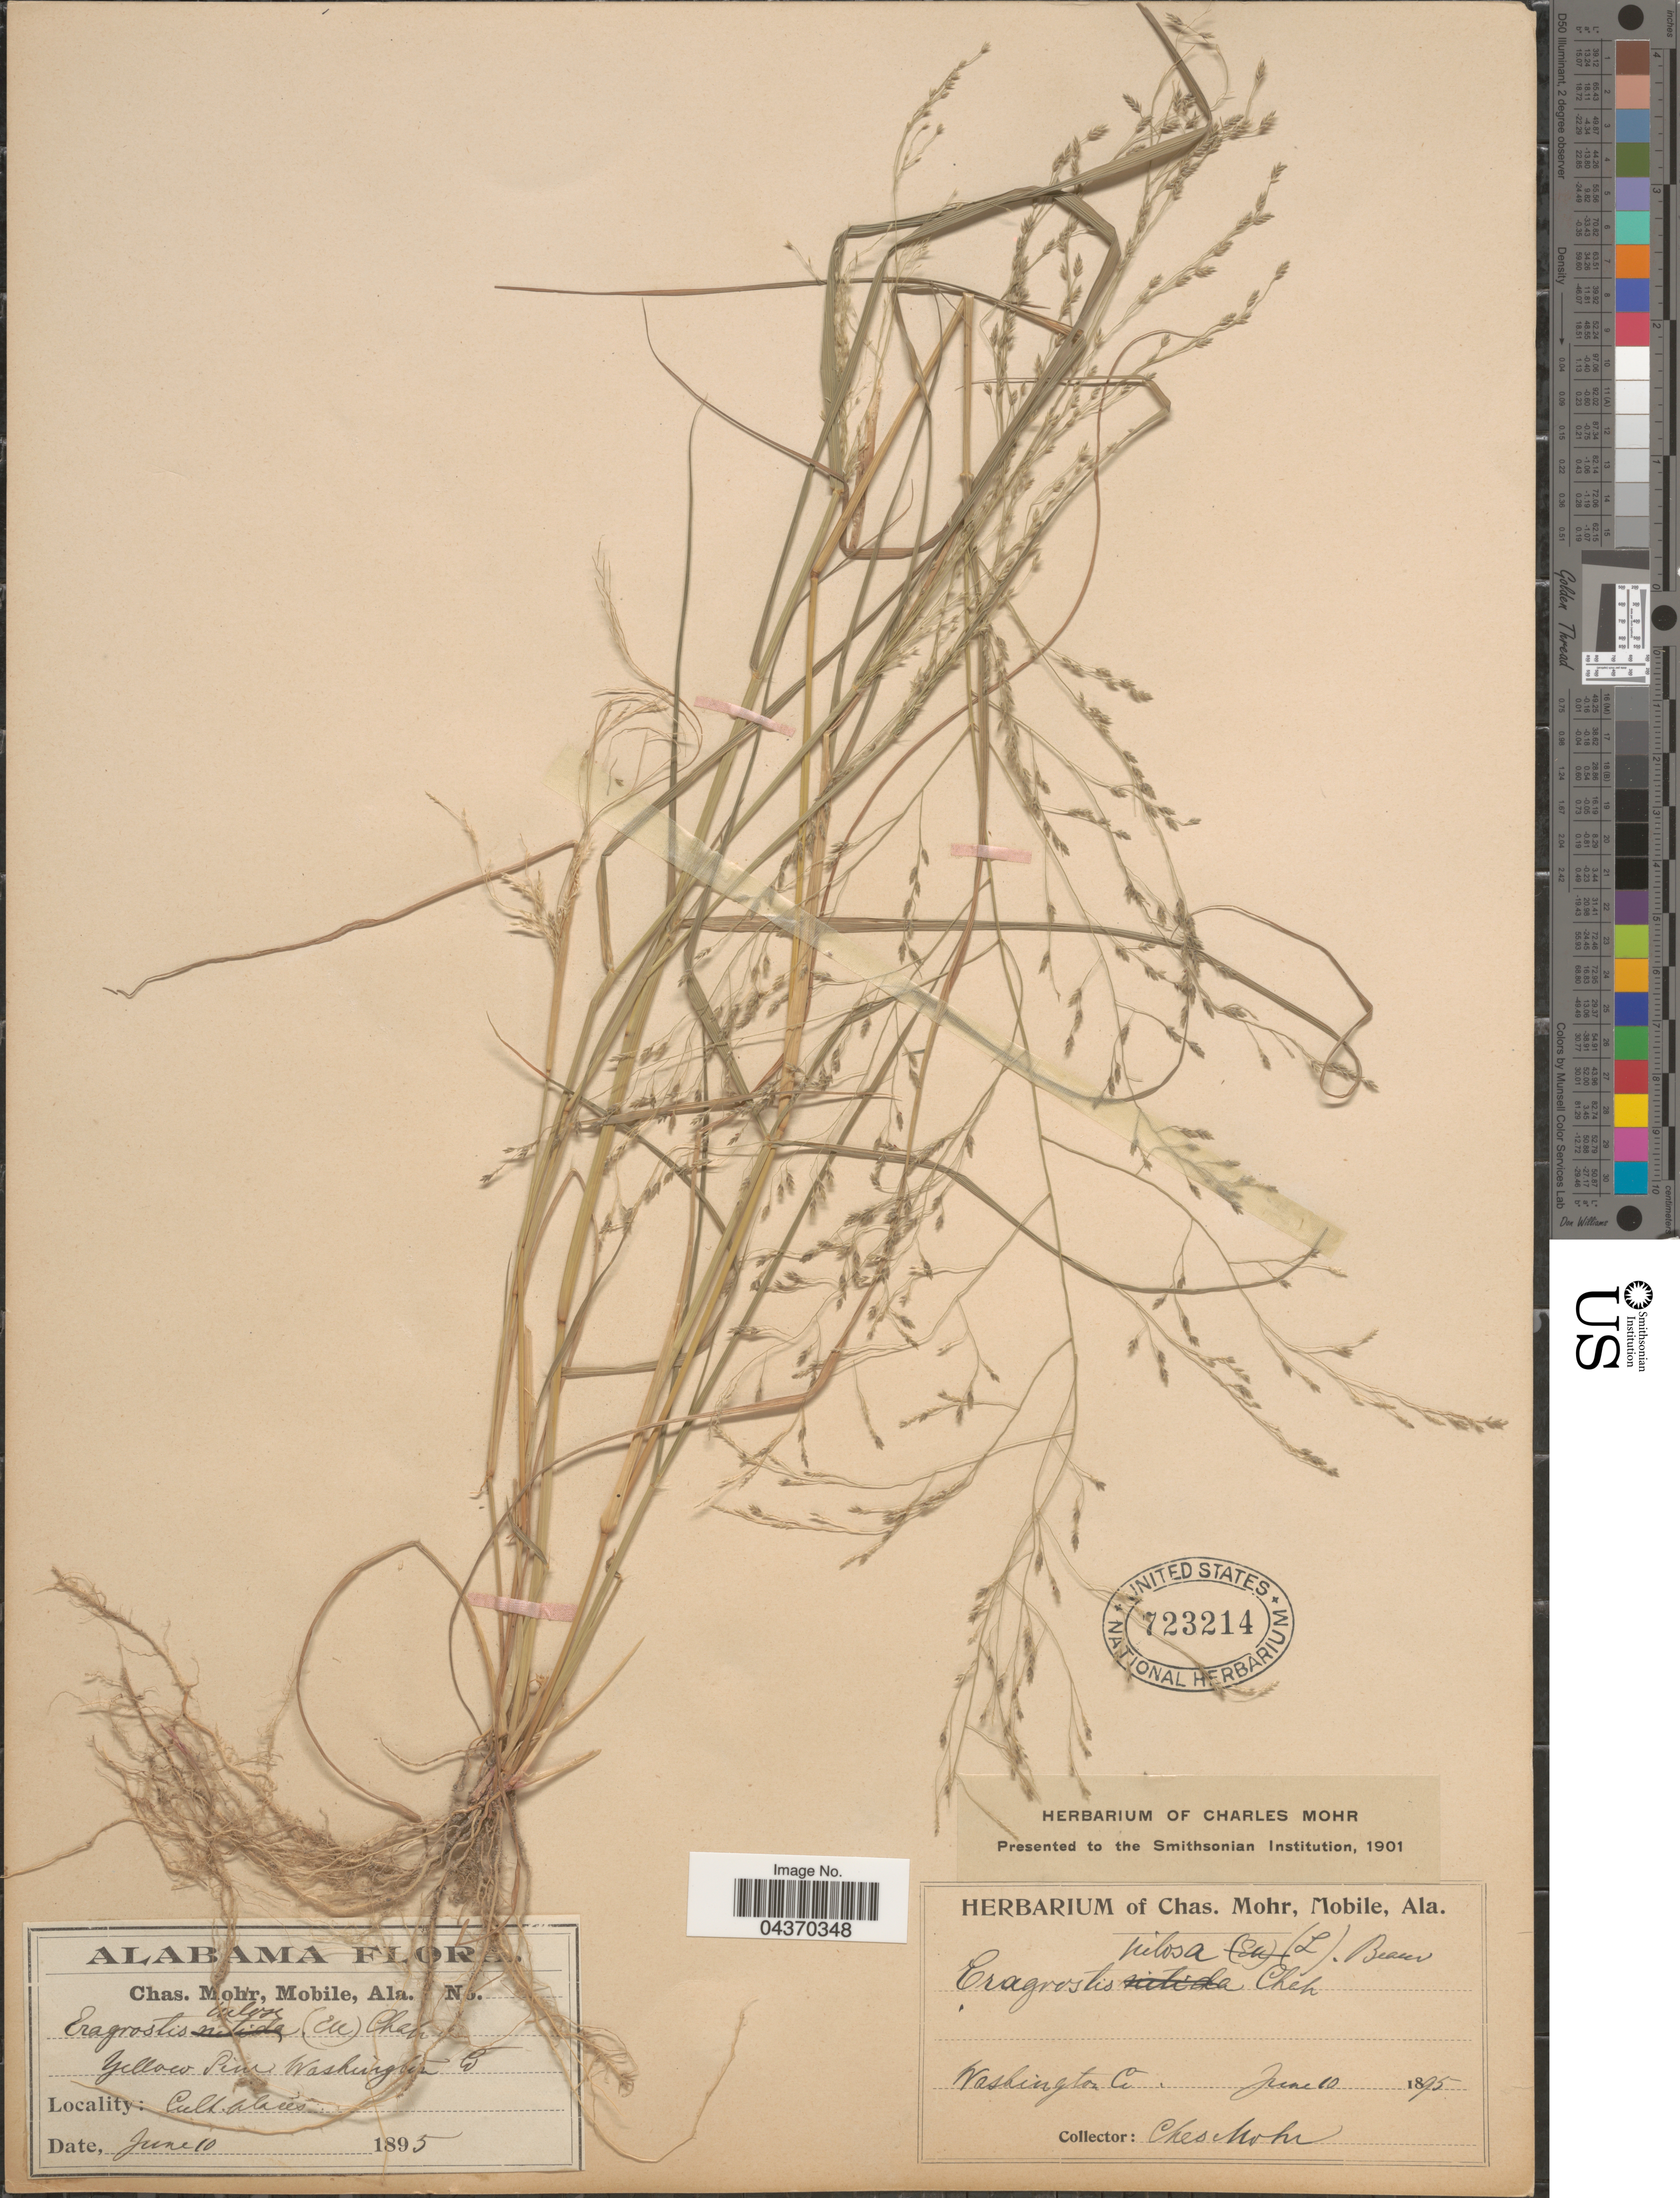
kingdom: Plantae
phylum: Tracheophyta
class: Liliopsida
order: Poales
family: Poaceae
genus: Eragrostis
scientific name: Eragrostis pectinacea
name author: (Michx.) Nees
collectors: Mohr, C. T. (herbarium)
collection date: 1895-06-10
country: United States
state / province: Alabama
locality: Yellow Pine. Washington Co.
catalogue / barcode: US 723214